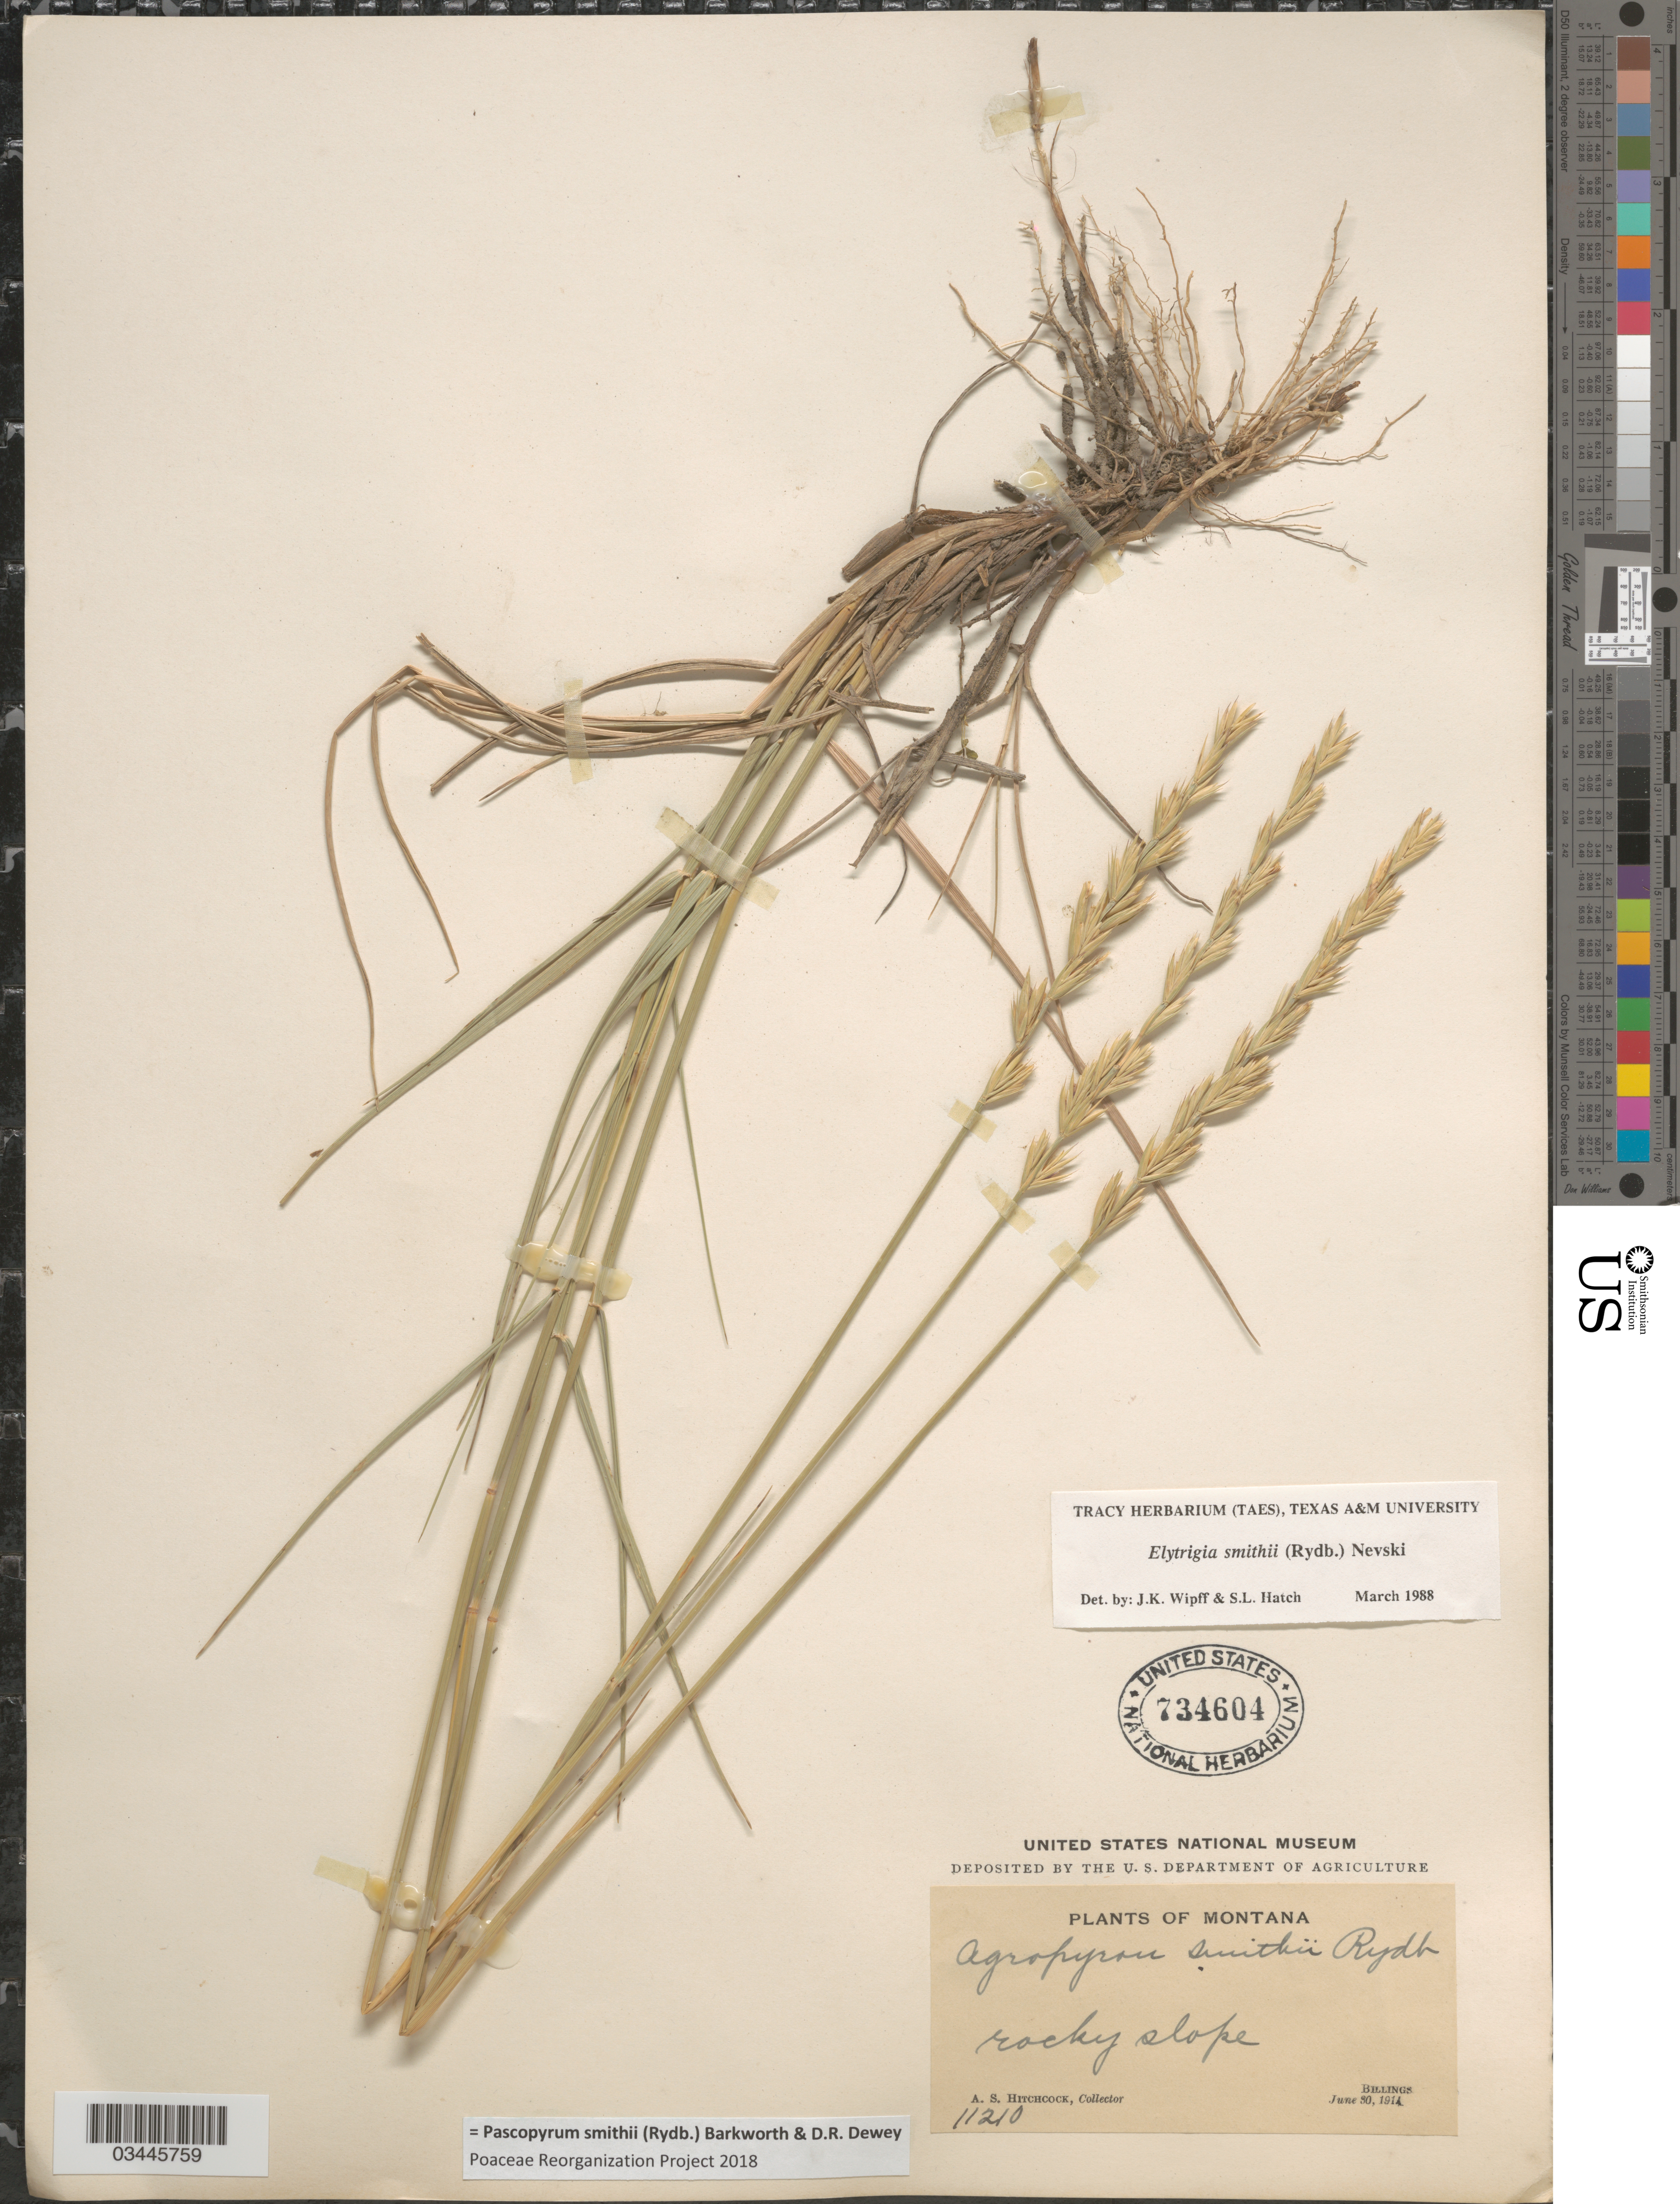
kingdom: Plantae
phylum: Tracheophyta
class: Liliopsida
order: Poales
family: Poaceae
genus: Pascopyrum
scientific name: Pascopyrum smithii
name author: (Rydb.) Barkworth & Dewey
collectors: A. S. Hitchcock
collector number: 11210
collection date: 1911-06-30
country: United States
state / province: Montana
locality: Rocky slope. Billings.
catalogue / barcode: US 734604